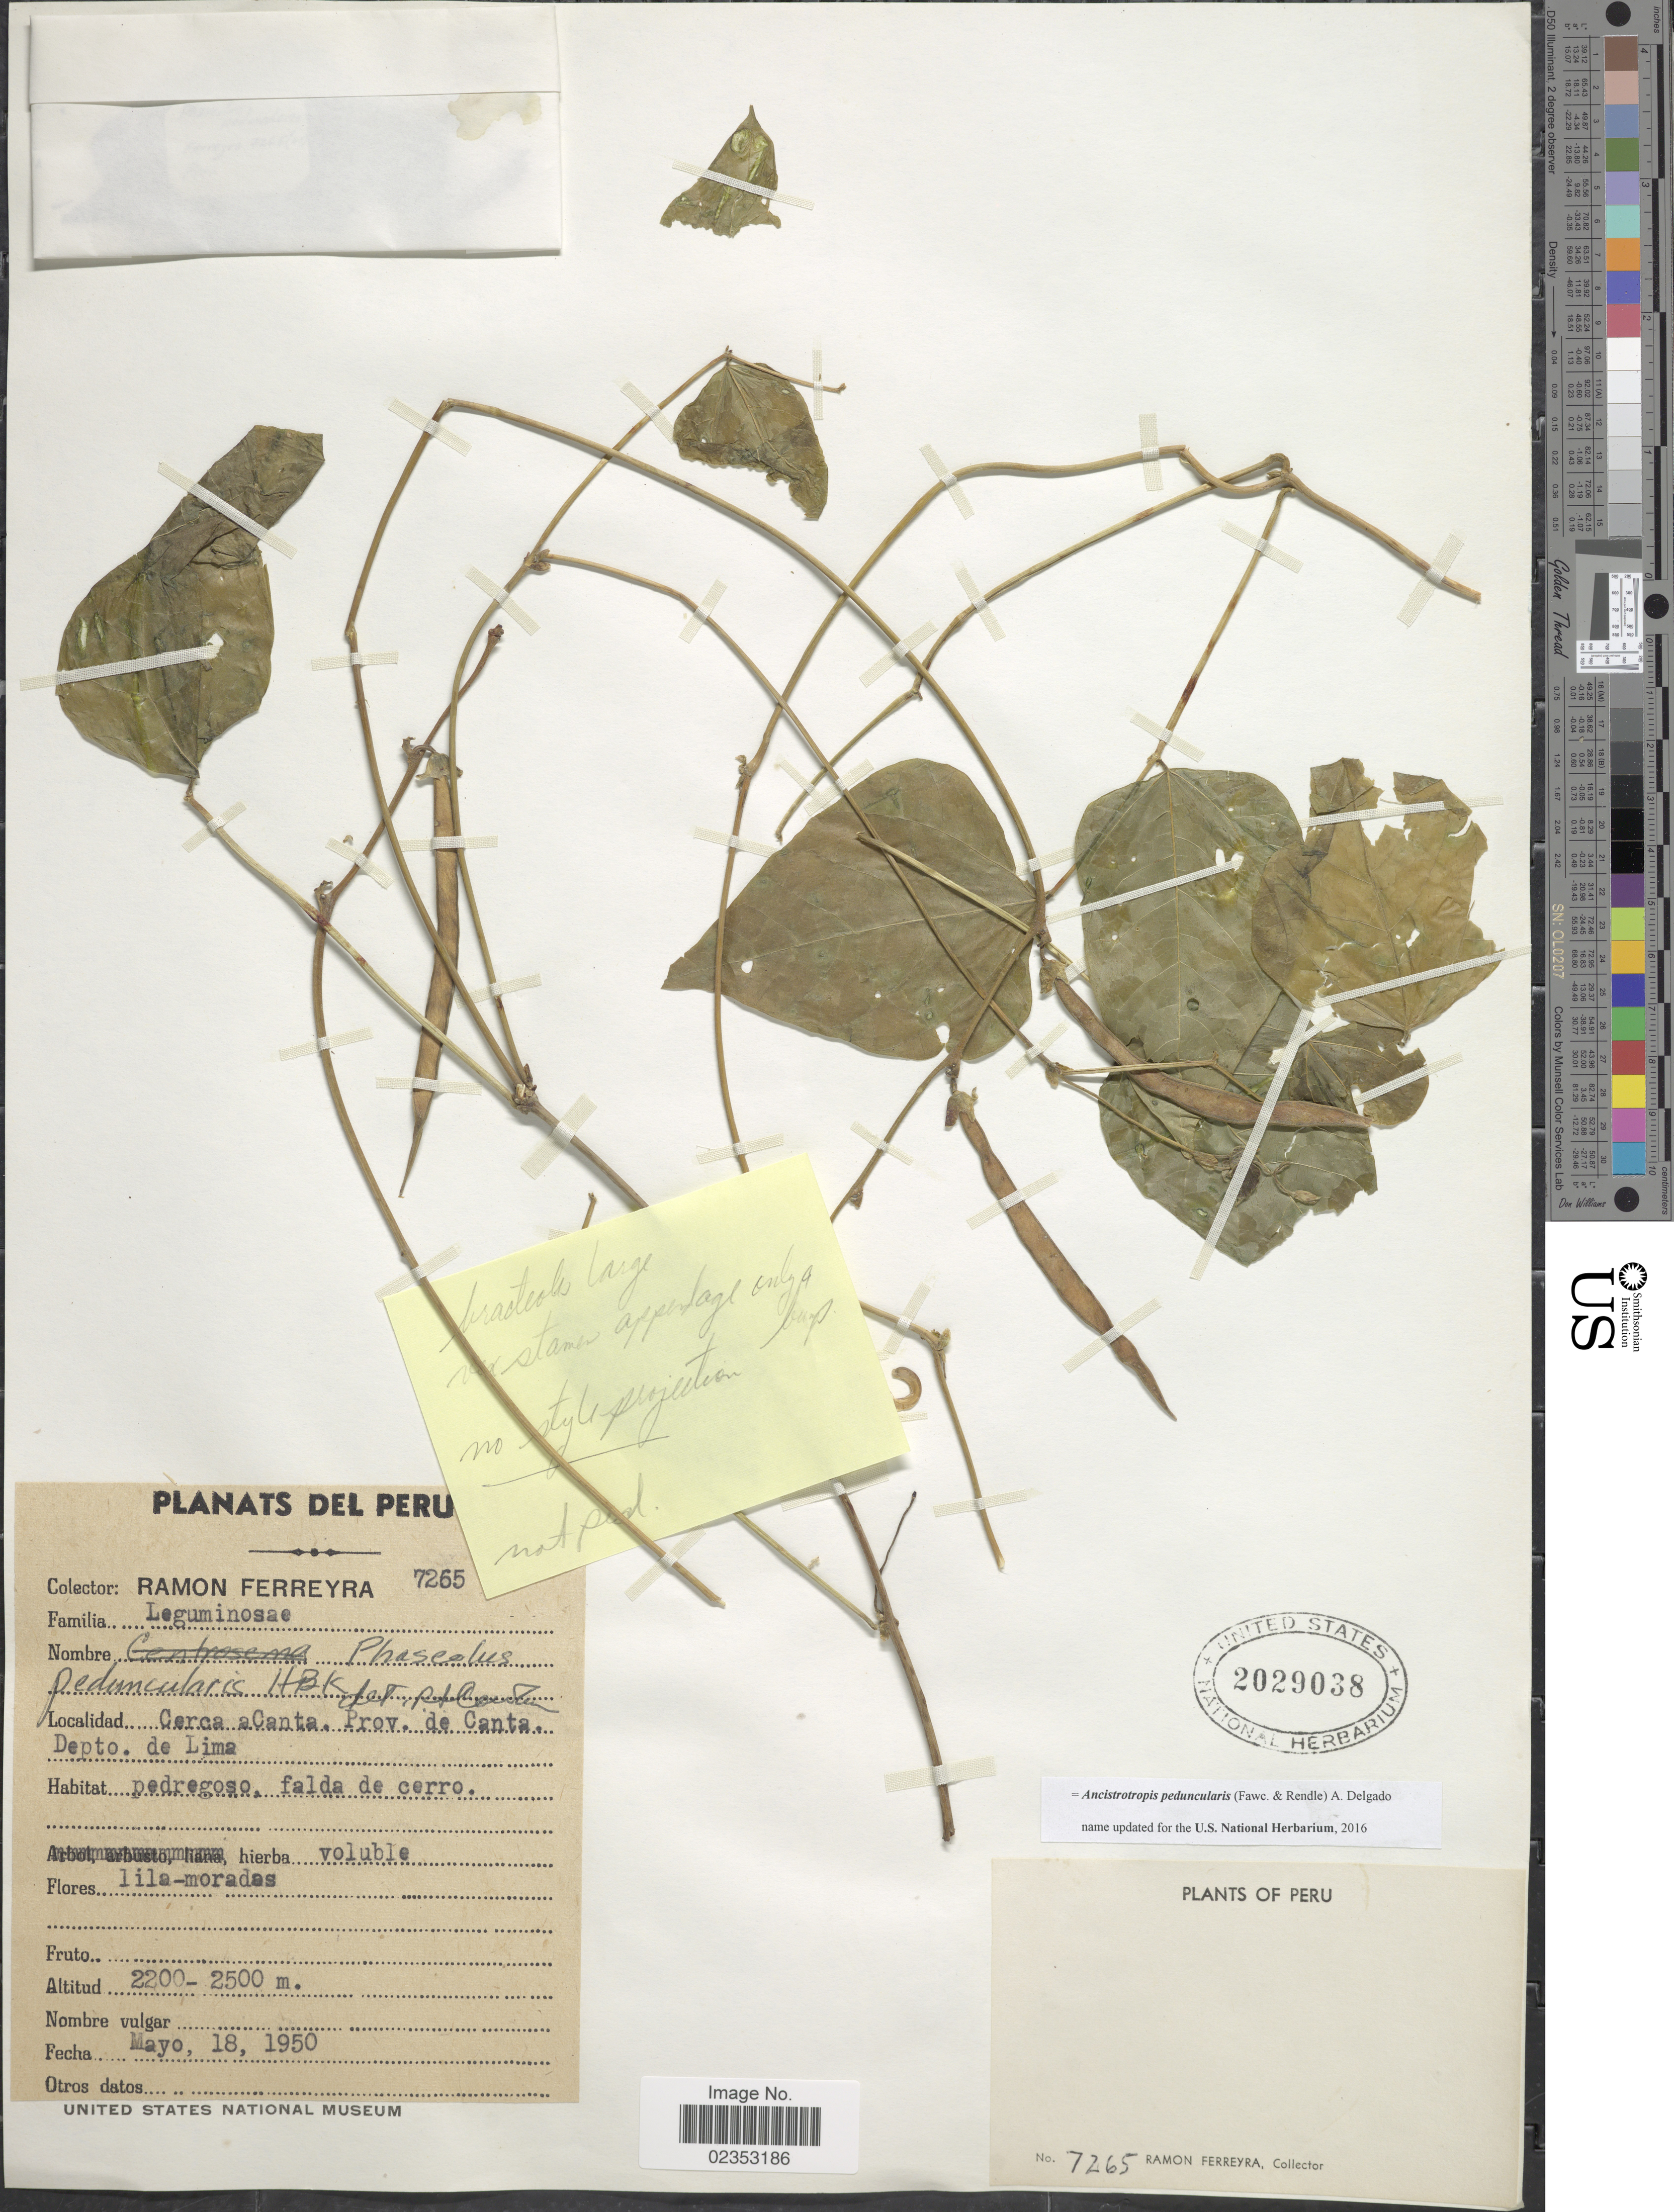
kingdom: Plantae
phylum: Tracheophyta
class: Magnoliopsida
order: Fabales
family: Fabaceae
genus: Ancistrotropis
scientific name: Ancistrotropis peduncularis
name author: (Fawc. & Rendle) A. Delgado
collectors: R. A. Ferreyra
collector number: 7265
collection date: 1950-05-18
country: Peru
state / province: Lima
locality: Cerca Canta. Prov. de Canta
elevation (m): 2200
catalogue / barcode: US 2029038